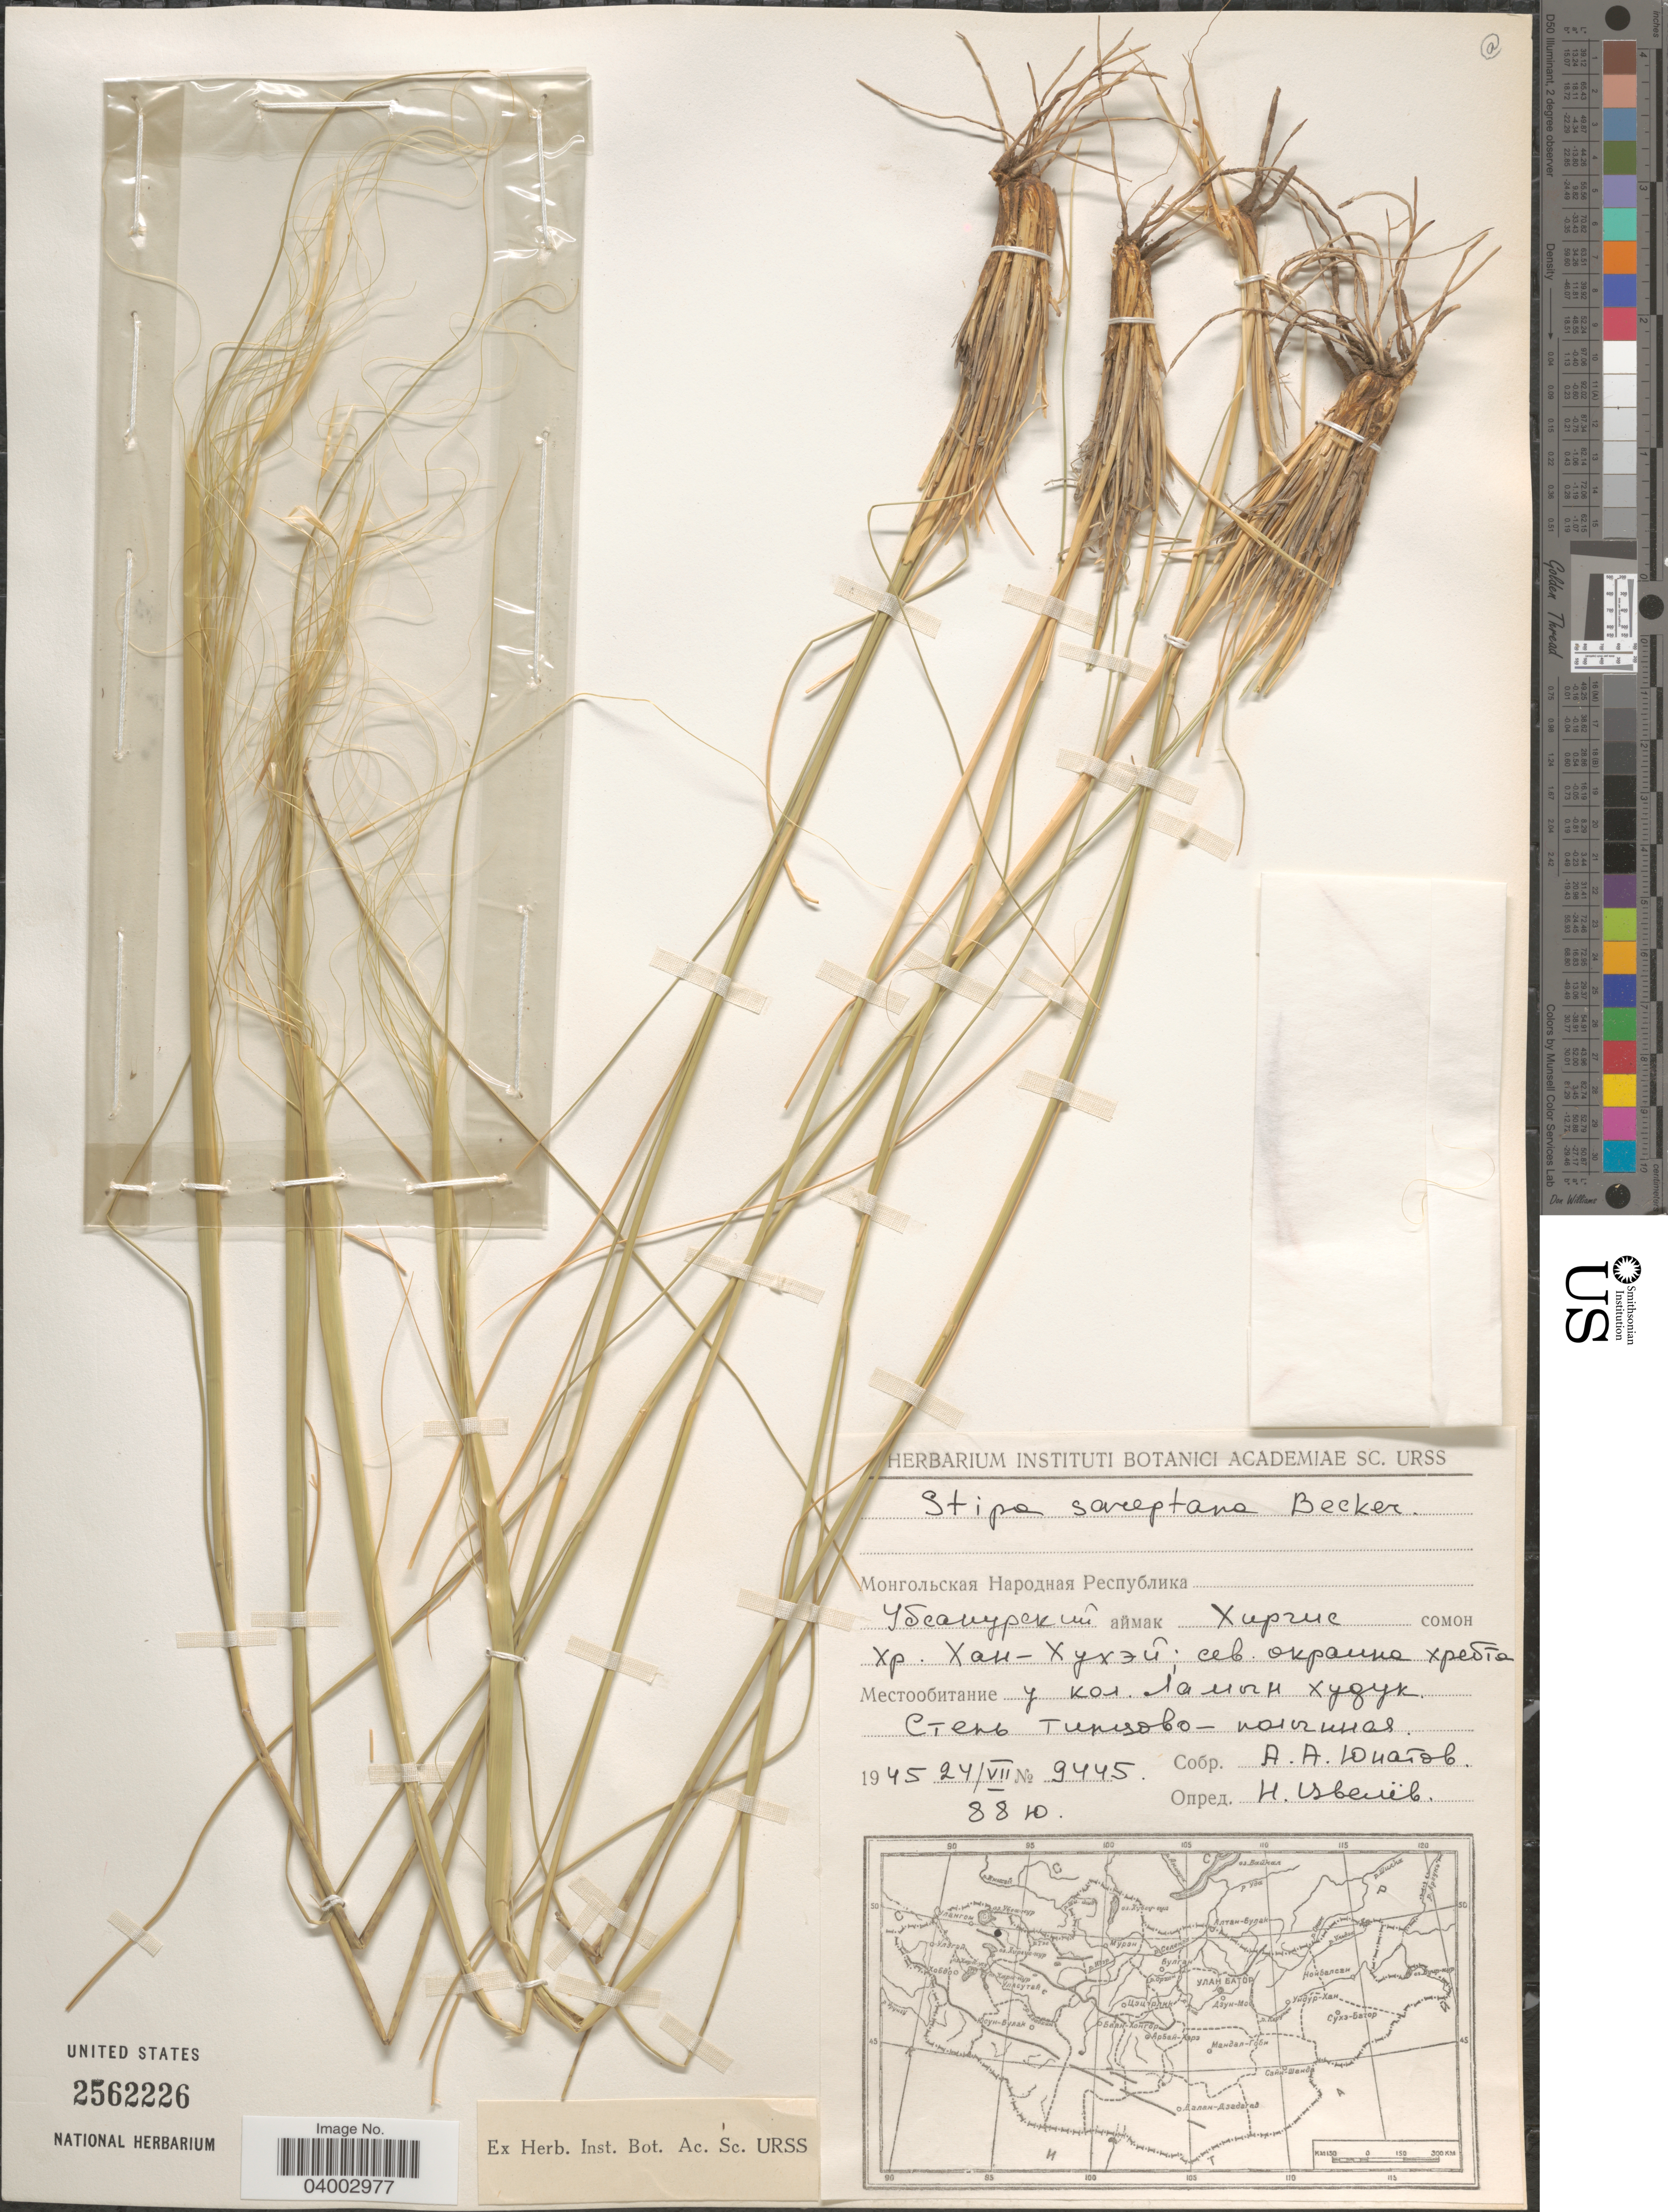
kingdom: Plantae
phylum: Tracheophyta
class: Liliopsida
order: Poales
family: Poaceae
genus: Stipa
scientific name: Stipa sareptana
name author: A.K. Becker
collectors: A. Unatov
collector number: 9445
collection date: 1945-07-24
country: Mongolia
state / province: Uvs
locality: Khyargas sum, Khun-Koko Range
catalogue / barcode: US 2562226